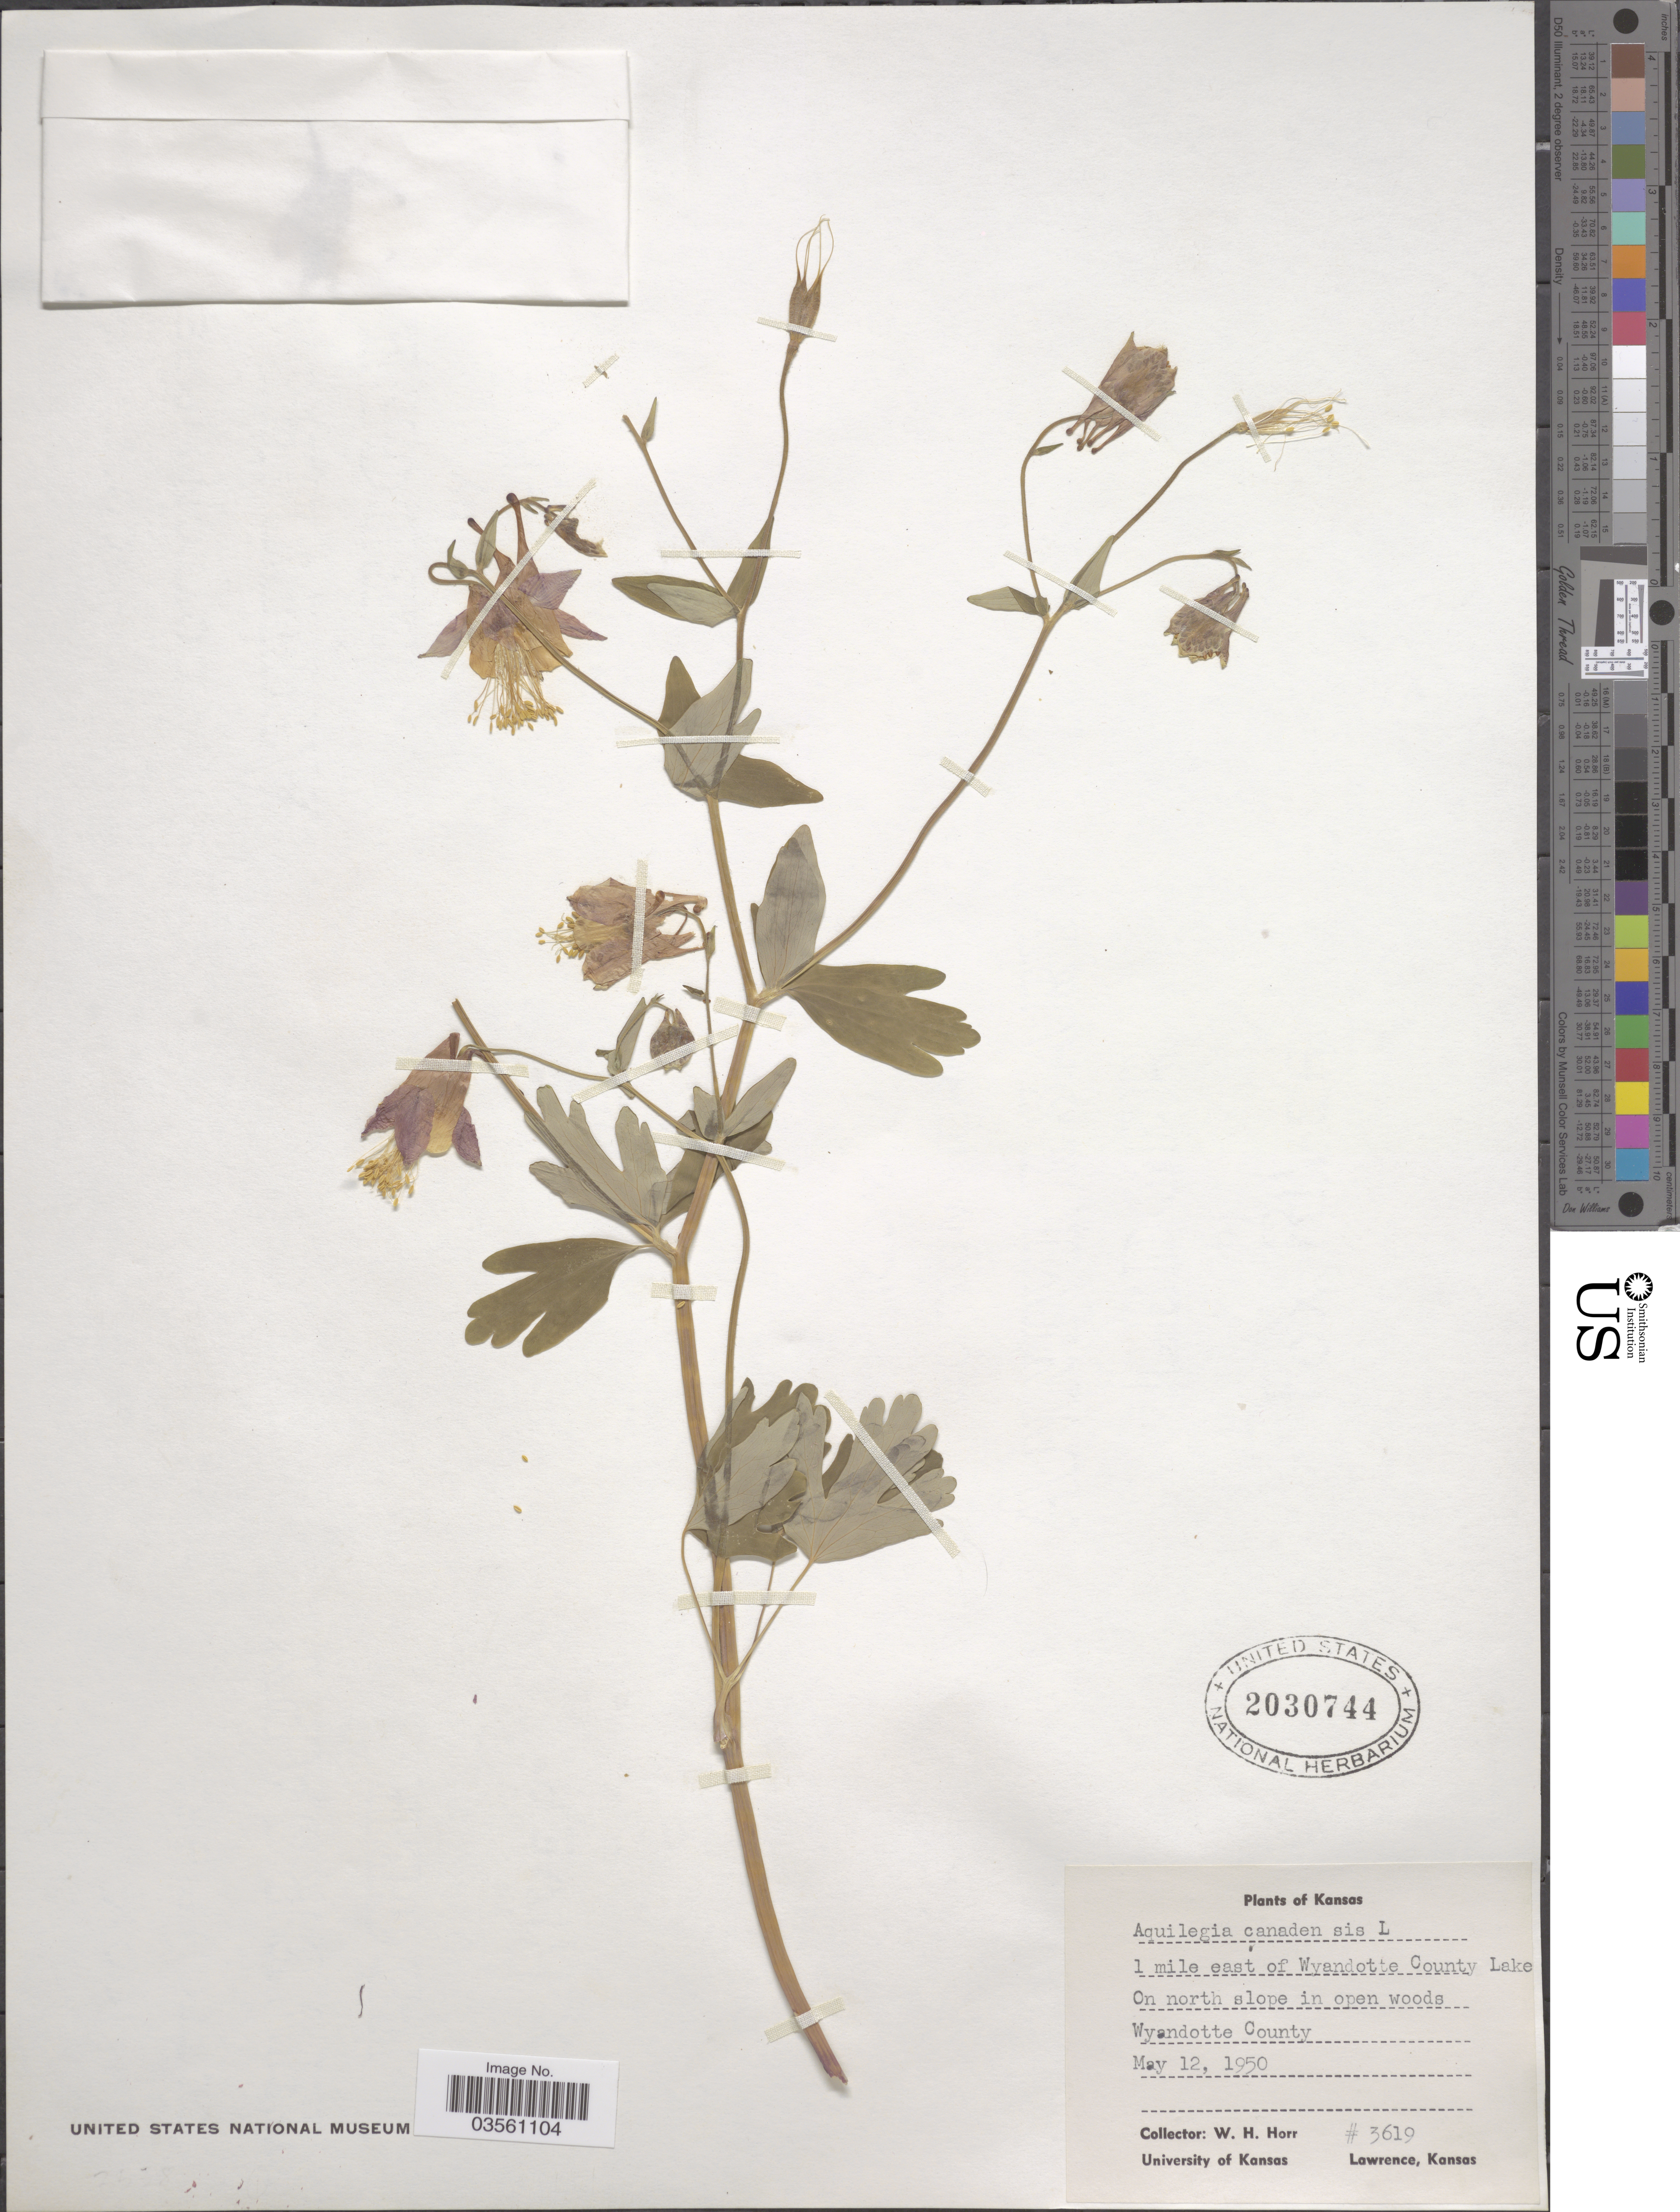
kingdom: Plantae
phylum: Tracheophyta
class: Magnoliopsida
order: Ranunculales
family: Ranunculaceae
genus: Aquilegia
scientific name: Aquilegia canadensis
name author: L.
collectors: W. H. Horr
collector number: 3619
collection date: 1950-05-12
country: United States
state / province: Kansas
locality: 1 mile east of Wyandotte County Lake. Wyandotte County.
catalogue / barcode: US 2030744